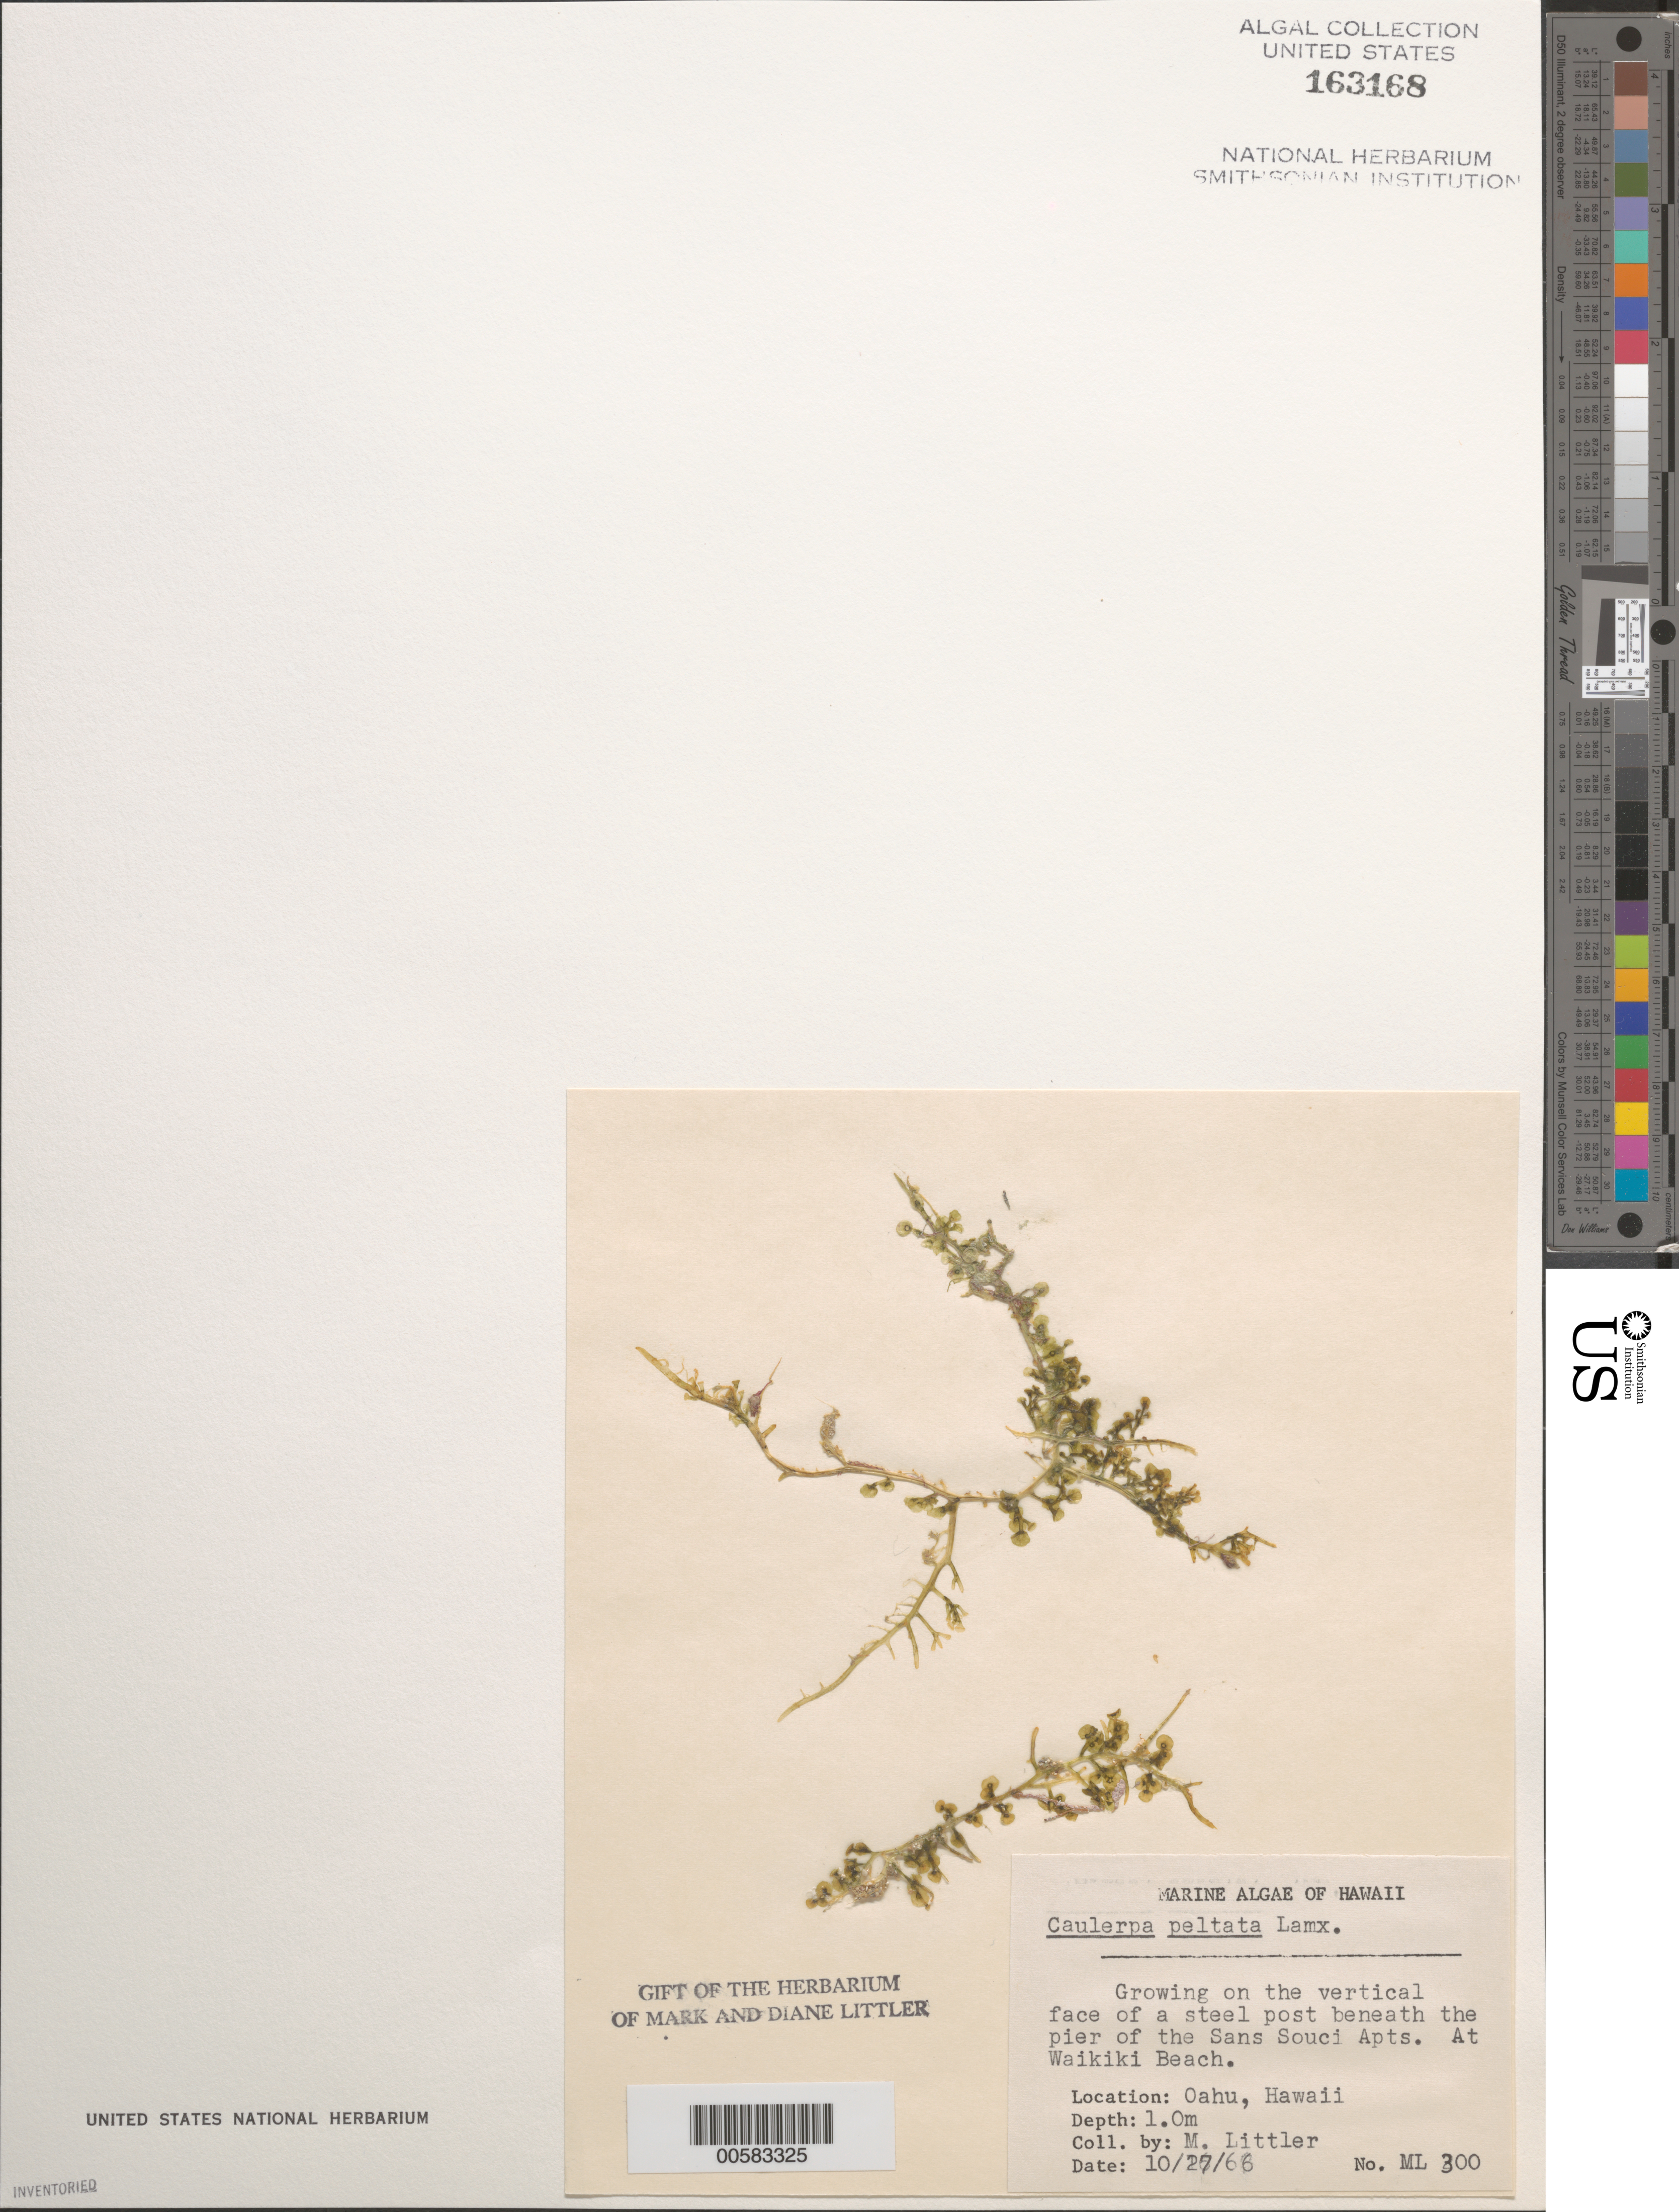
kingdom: Plantae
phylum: Chlorophyta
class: Ulvophyceae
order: Ulvales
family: Ulvaceae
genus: Ulva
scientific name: Ulva linza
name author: L.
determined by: Algae name updating Project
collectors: M. M. Littler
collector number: ML 300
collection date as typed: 27 Oct 1966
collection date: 1966-10-27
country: United States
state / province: Hawaii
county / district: Honolulu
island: Oahu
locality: Waikiki Beach, Sans Souci Apartments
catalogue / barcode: US 163168